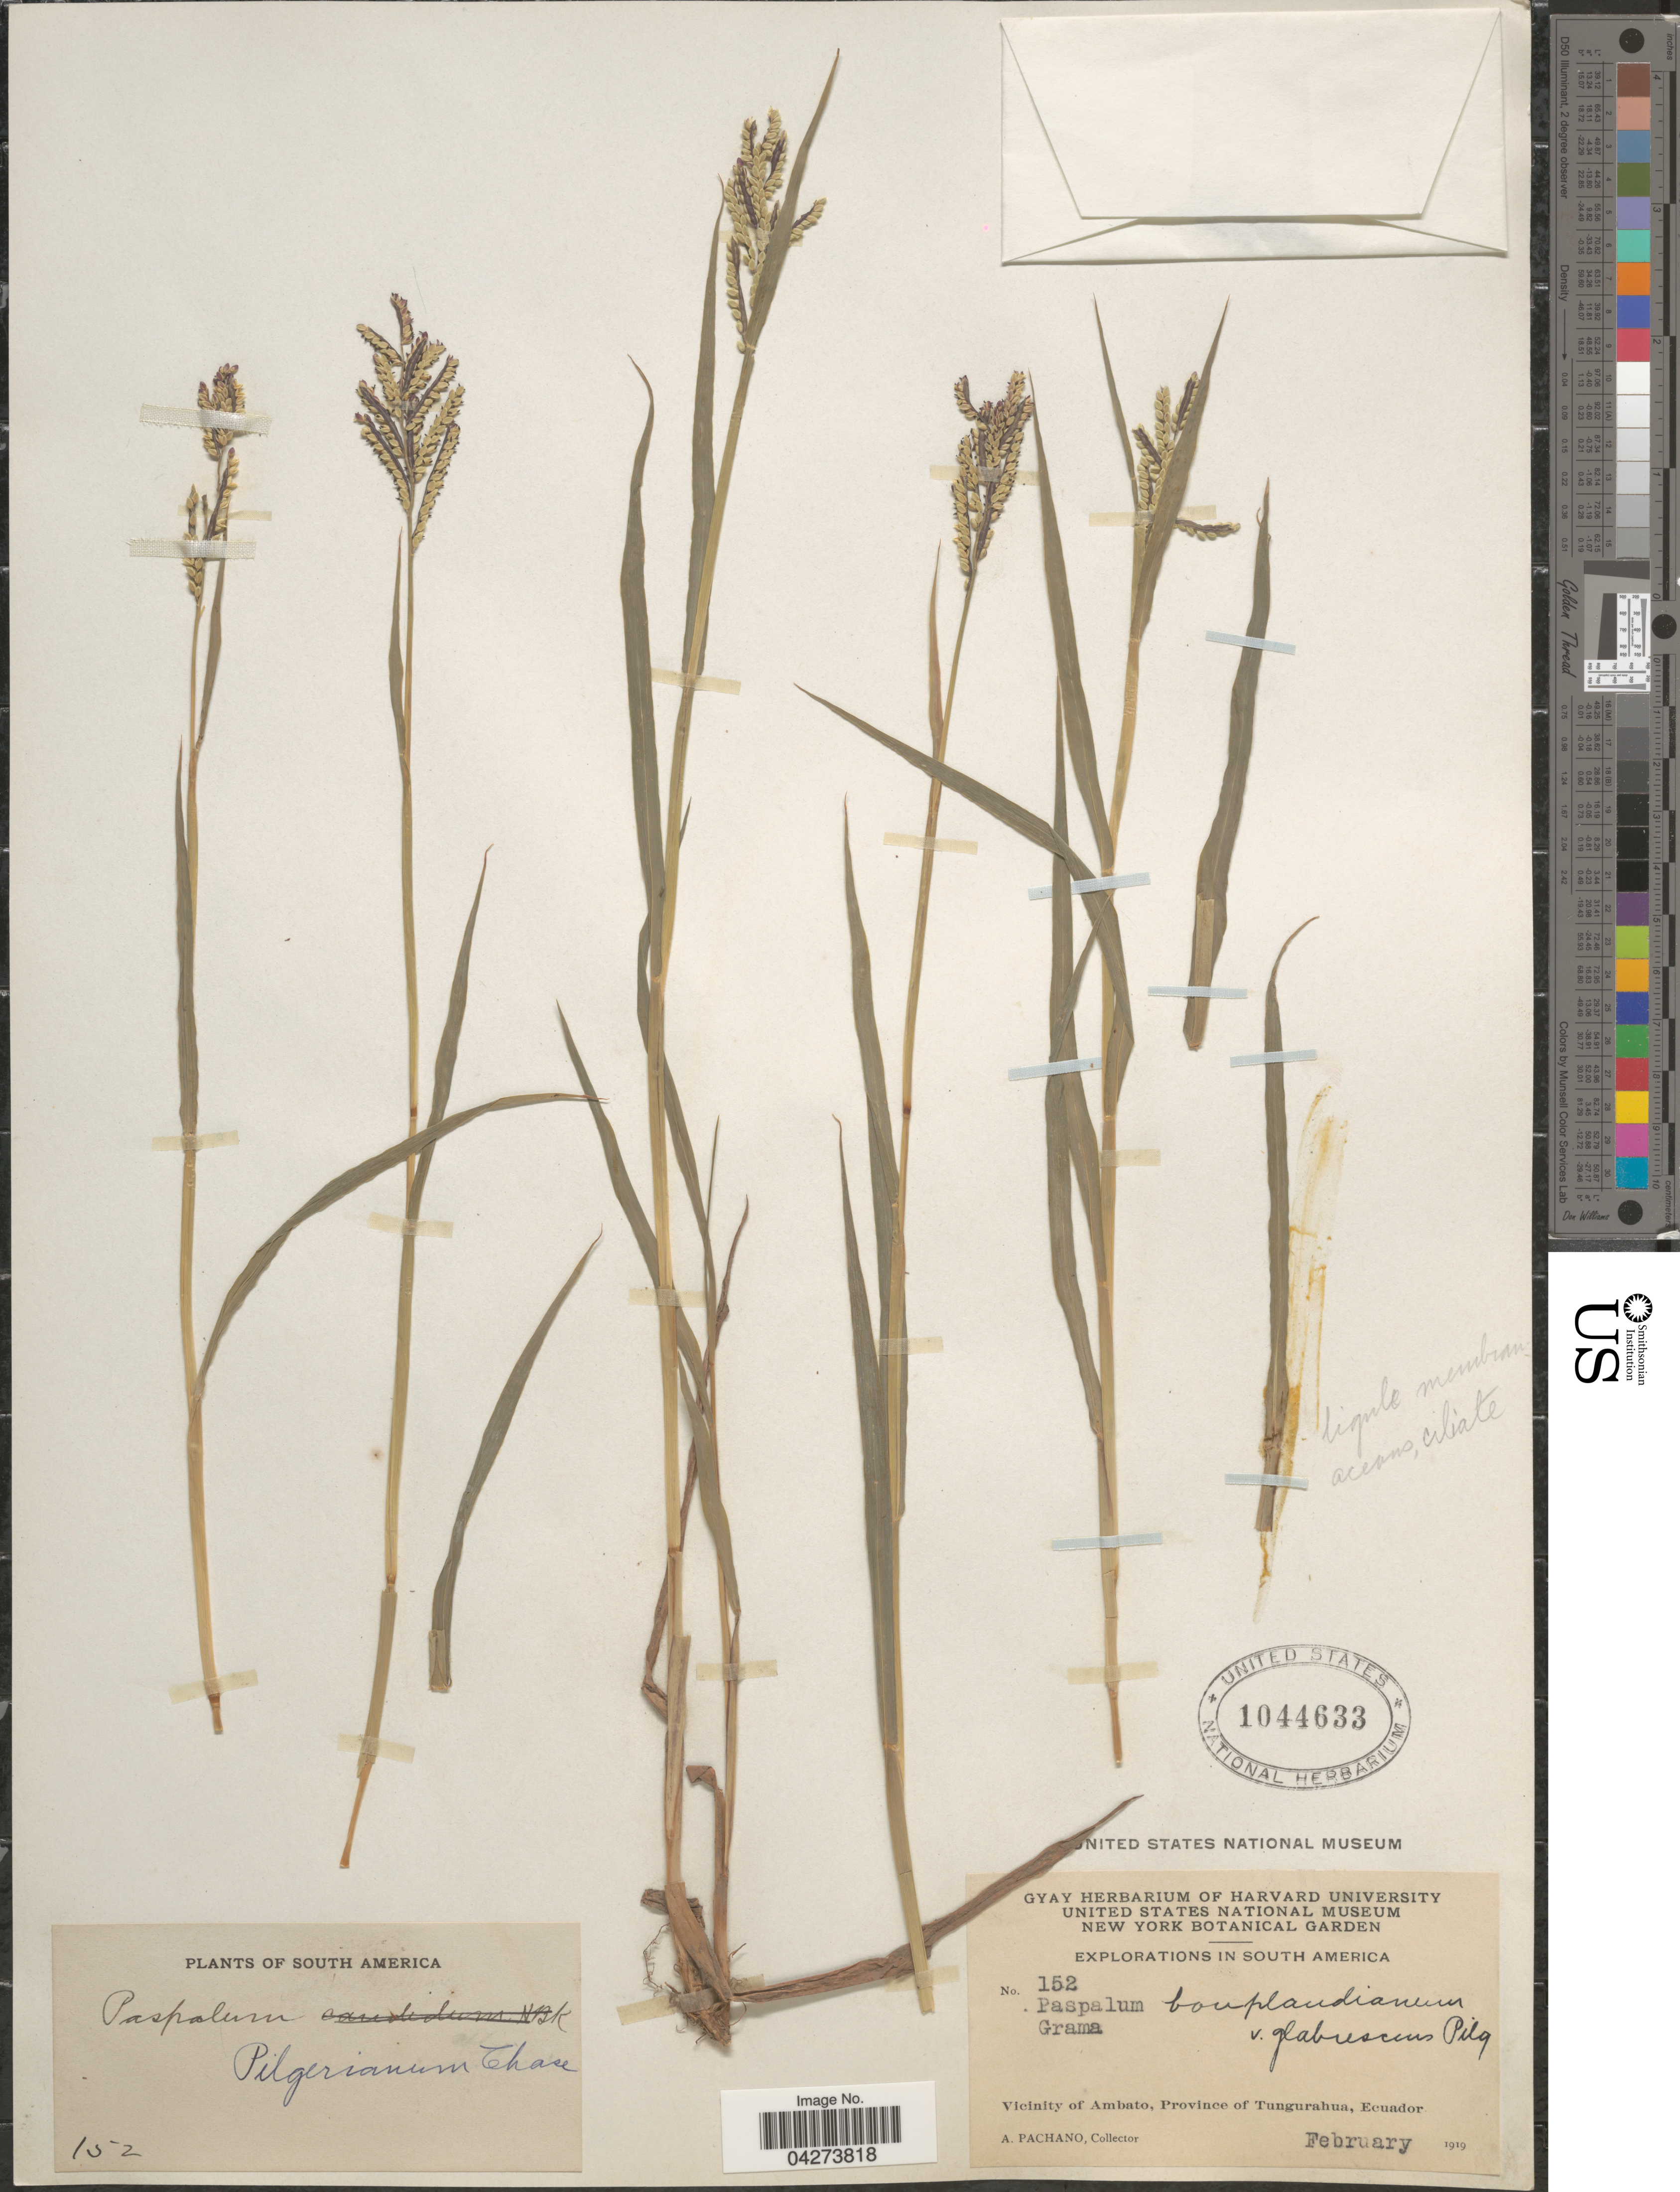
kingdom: Plantae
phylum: Tracheophyta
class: Liliopsida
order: Poales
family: Poaceae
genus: Paspalum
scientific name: Paspalum pilgerianum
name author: Chase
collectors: A. Pachano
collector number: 152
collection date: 1919-02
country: Ecuador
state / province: Tungurahua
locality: Explorations in South America. Vicinity of Ambato, Province of Tungurahua.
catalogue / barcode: US 1044633